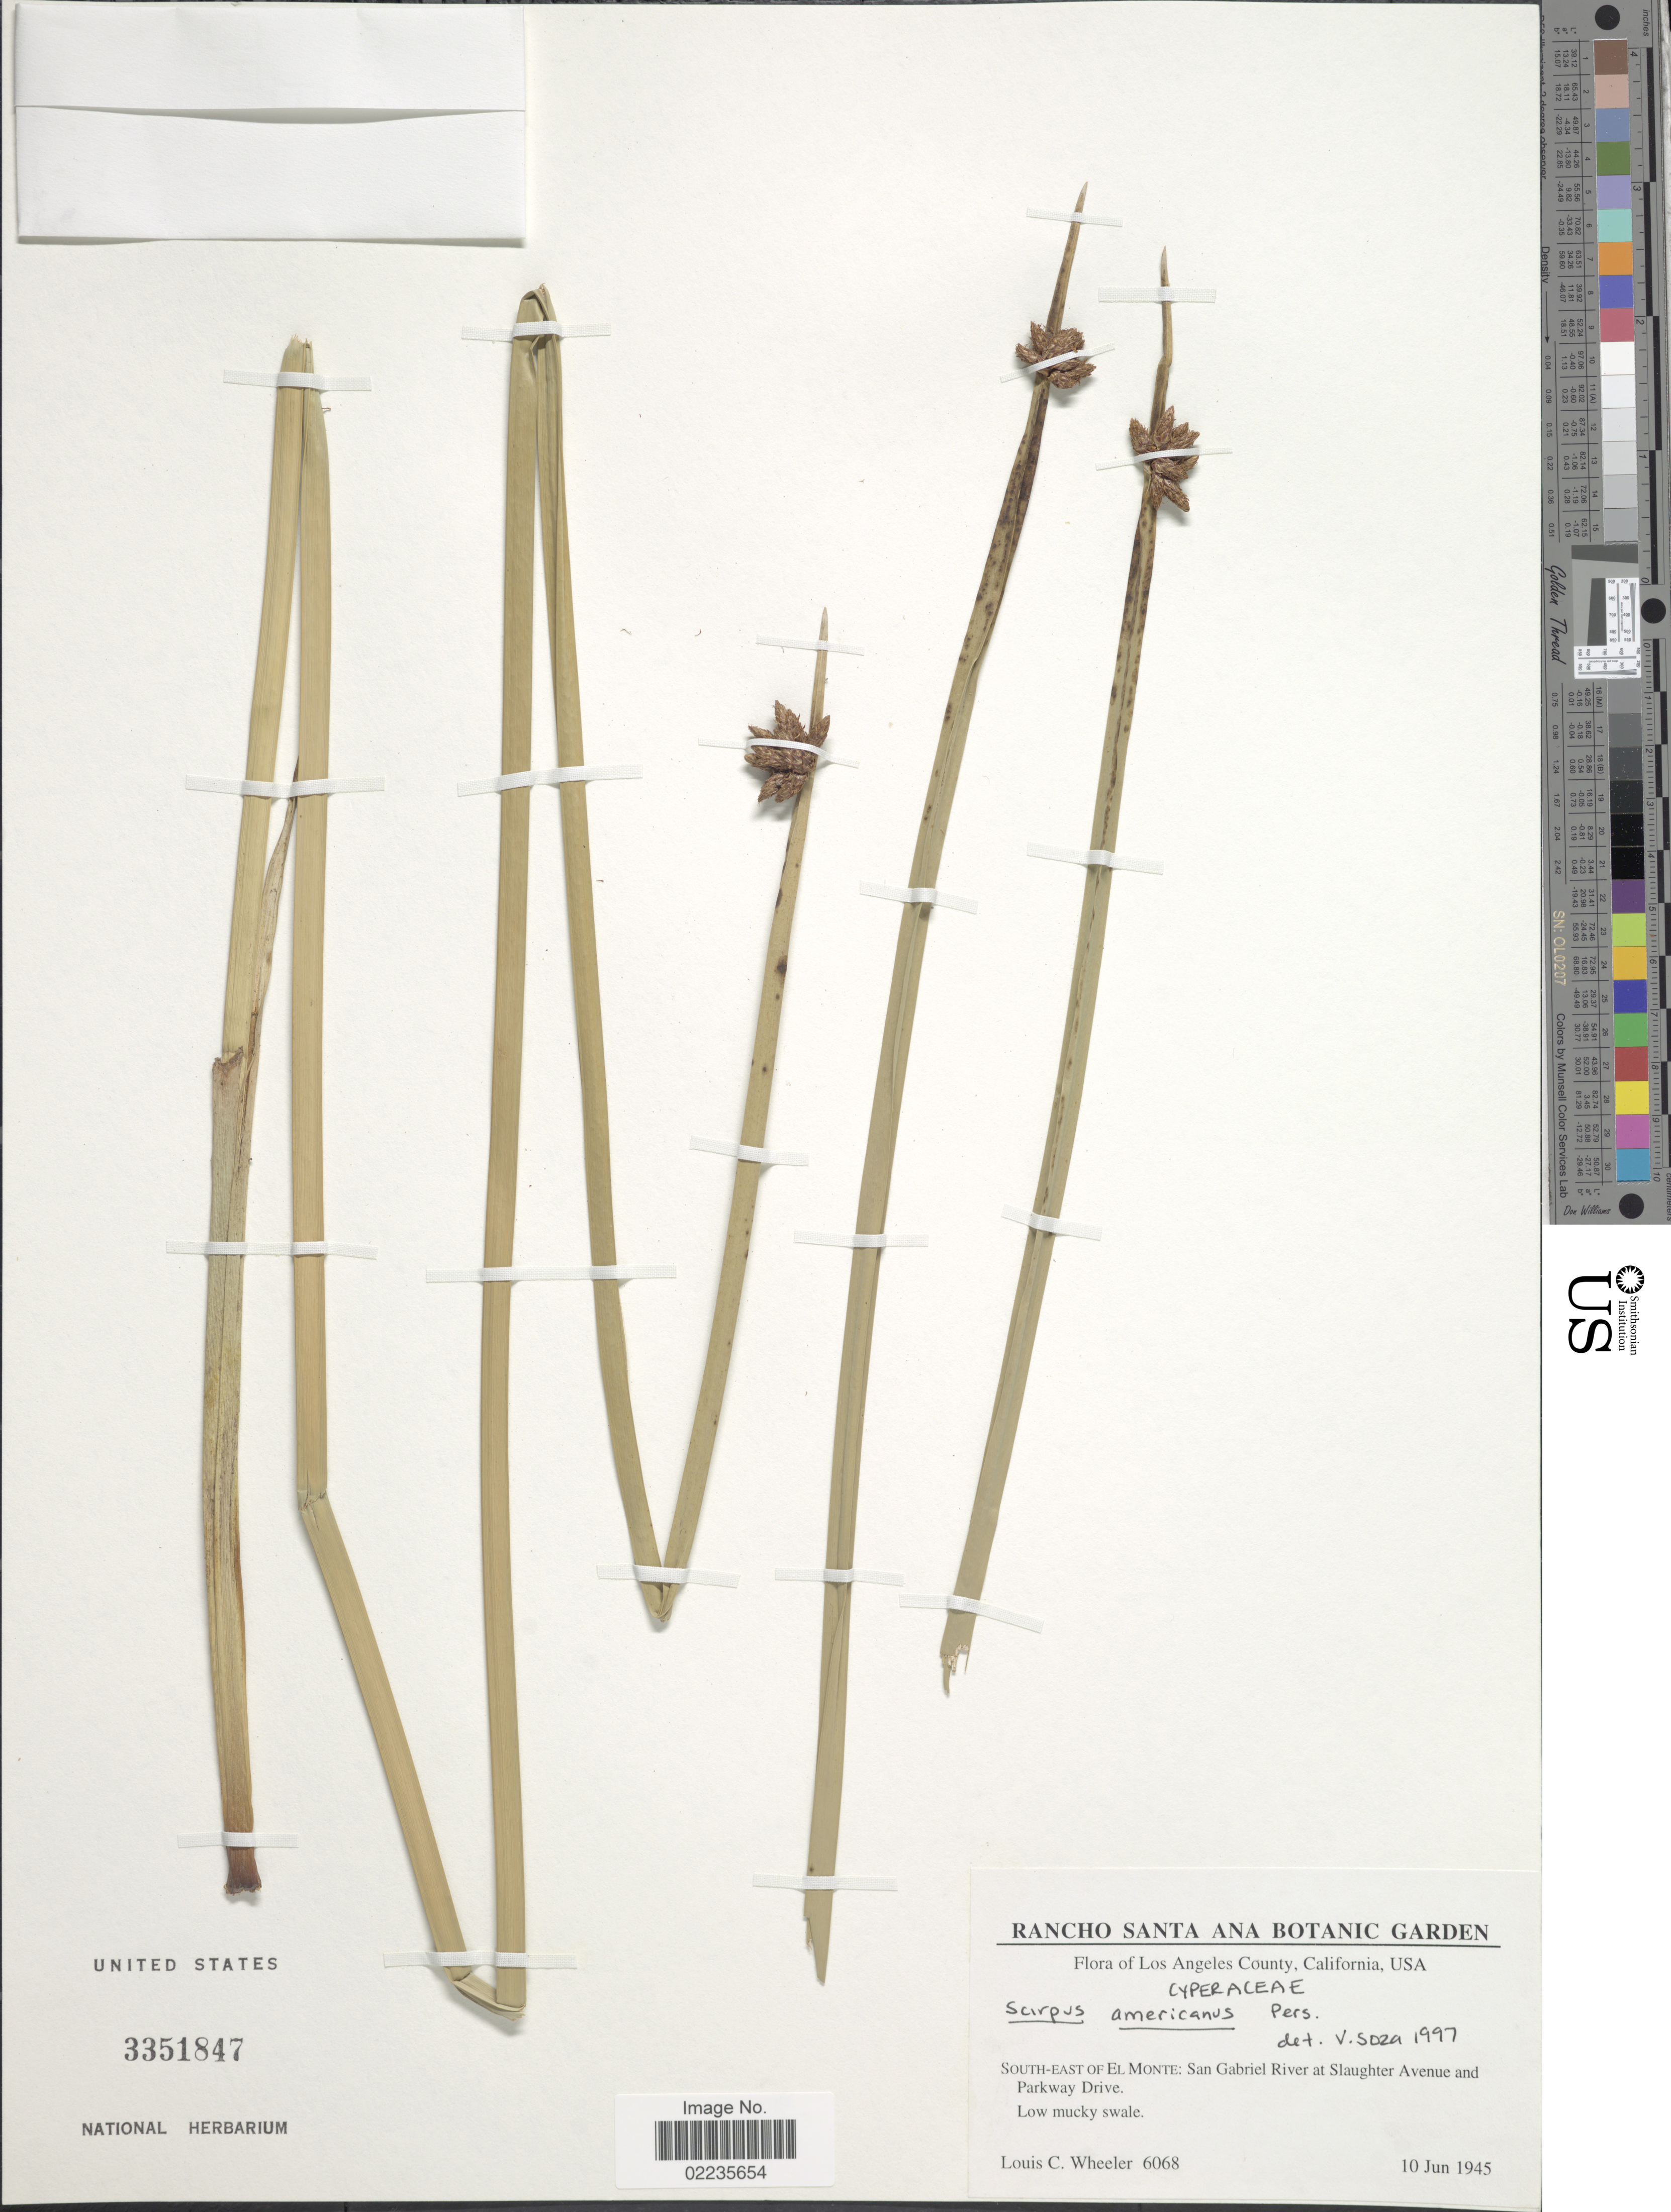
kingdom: Plantae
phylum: Tracheophyta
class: Liliopsida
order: Poales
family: Cyperaceae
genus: Schoenoplectus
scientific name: Schoenoplectus americanus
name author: (Pers.) Volkart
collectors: L. C. Wheeler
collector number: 6068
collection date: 1945-06-10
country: United States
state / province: California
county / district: Los Angeles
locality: Los Angeles County, South-East of El Monte: San Gabriel River at Slaughter Avenue and Parkway Drive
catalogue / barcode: US 3351847